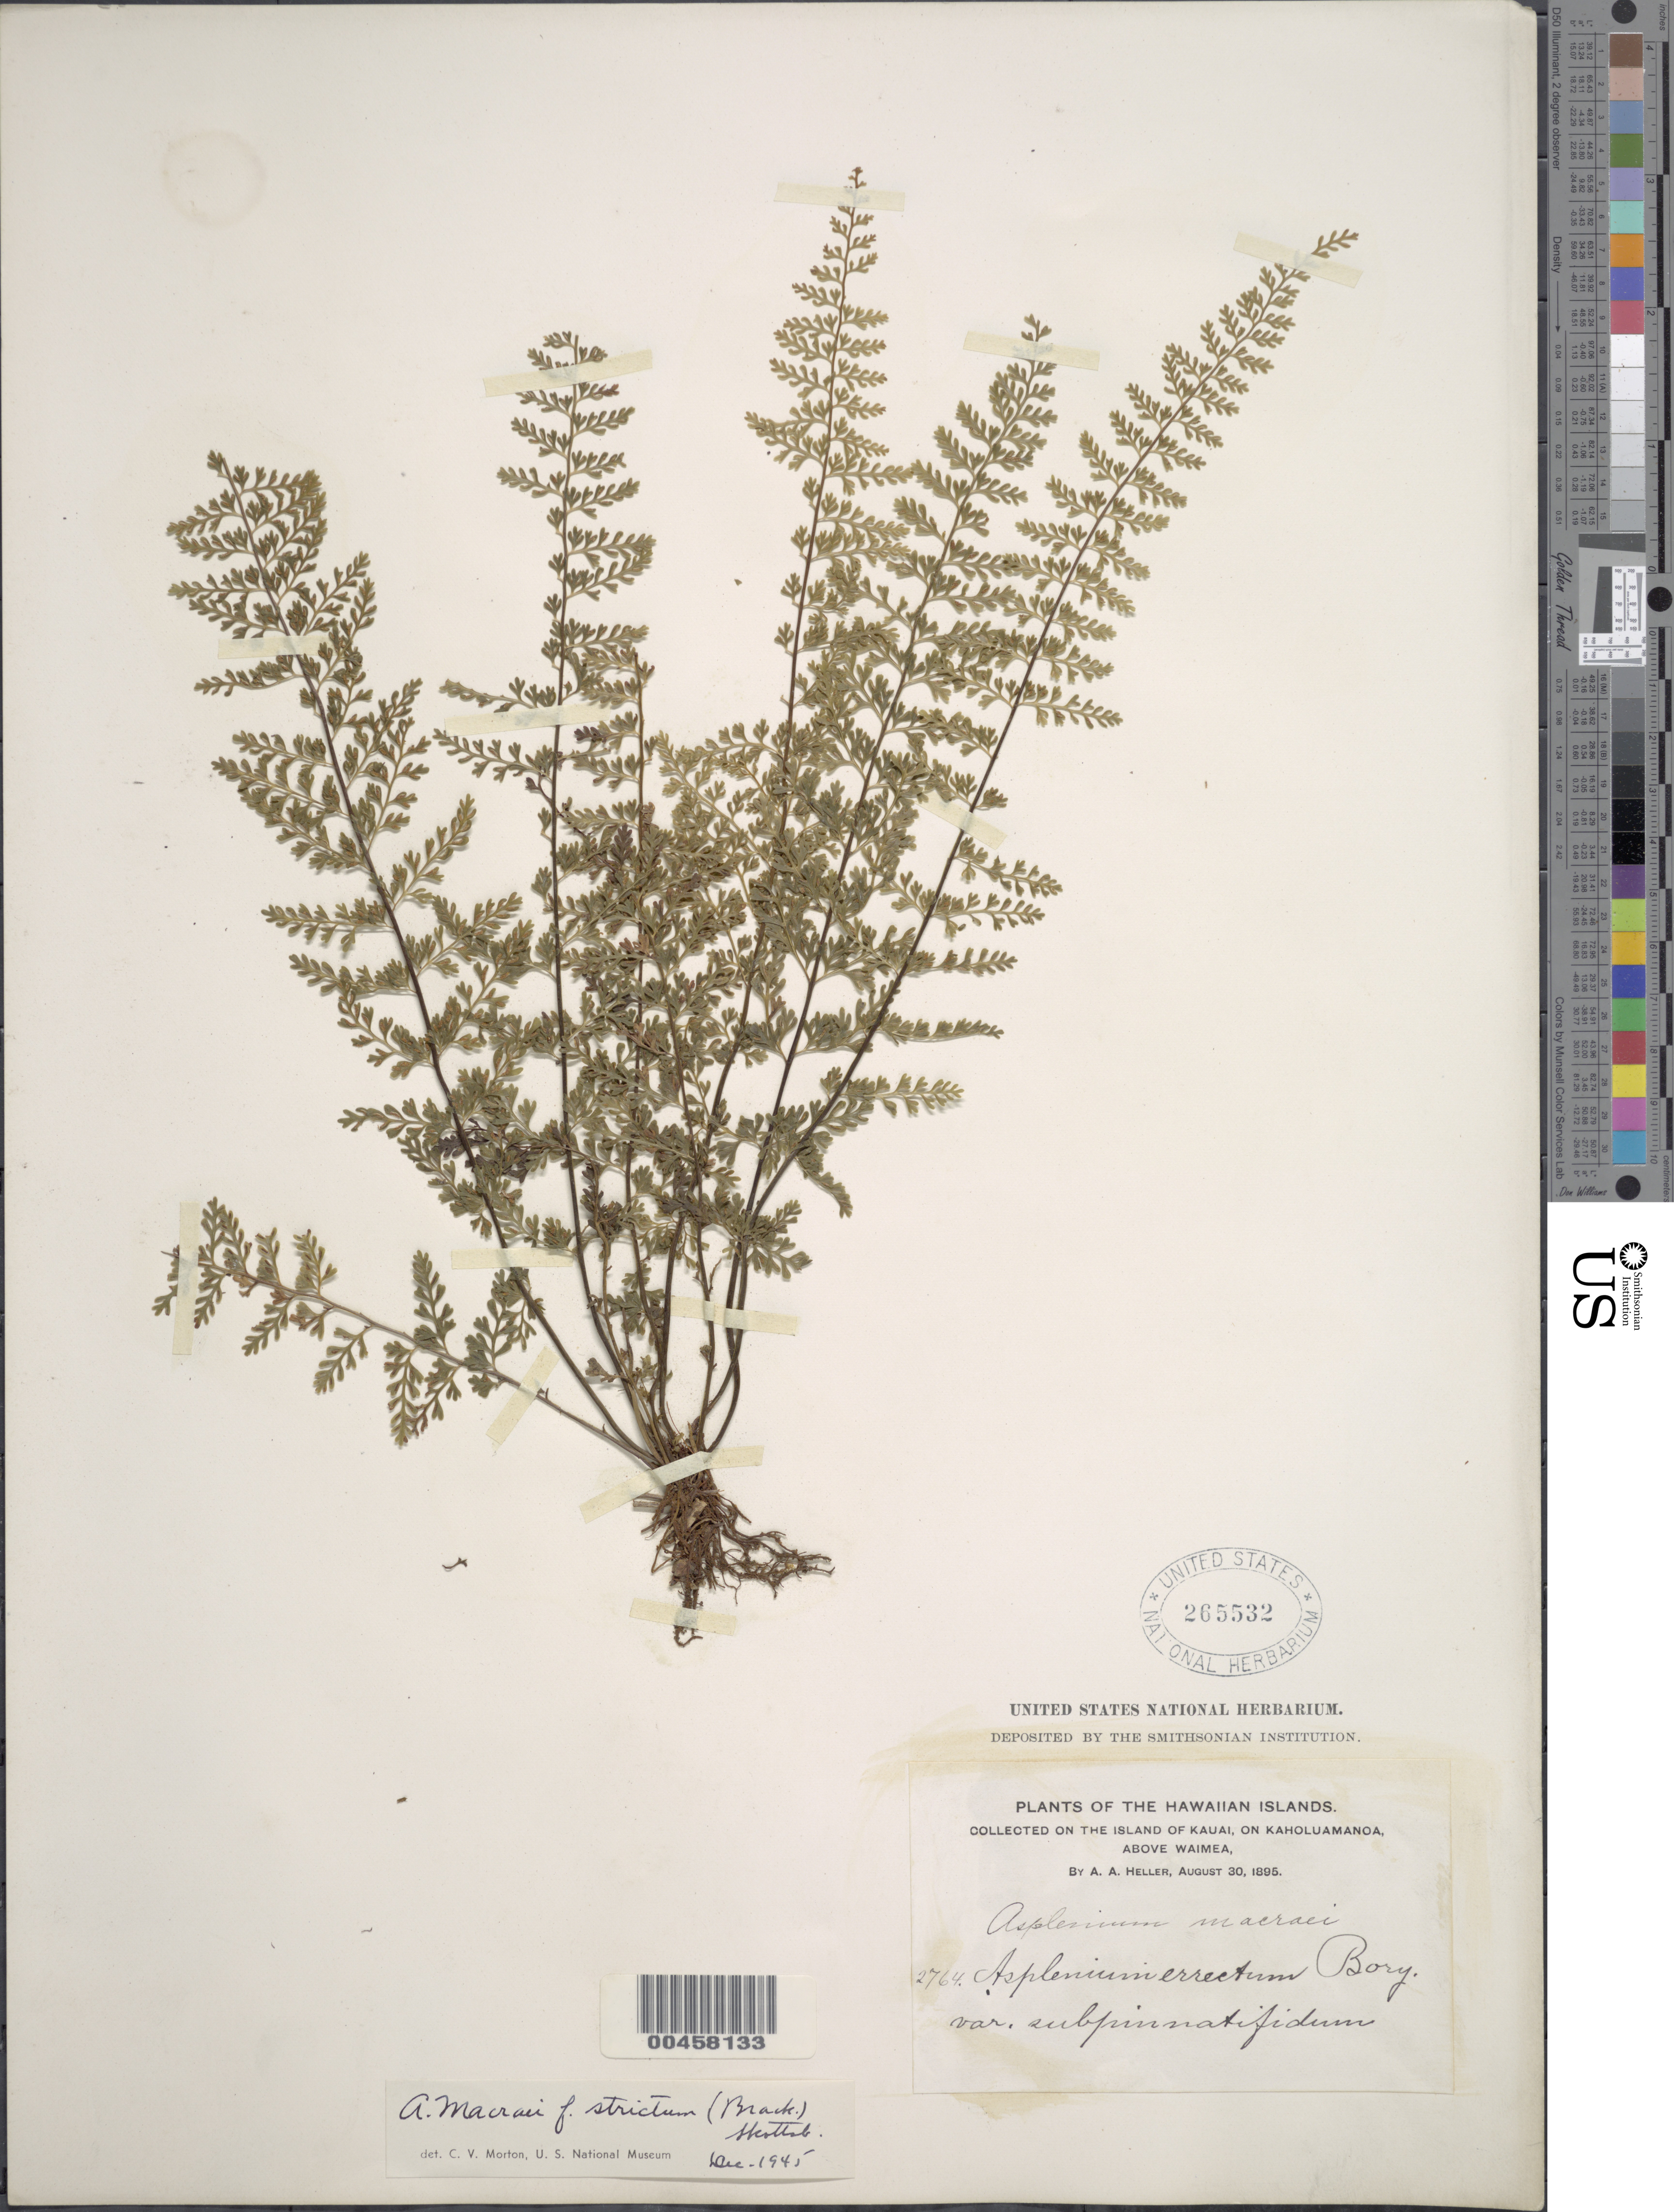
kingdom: Plantae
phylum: Tracheophyta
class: Polypodiopsida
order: Polypodiales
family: Aspleniaceae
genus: Asplenium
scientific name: Asplenium macraei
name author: Hook. & Grev.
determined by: Wagner, W. L., (BOT), Smithsonian Institution - National Museum of Natural History (UNITED STATES)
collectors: A. A. Heller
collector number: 2764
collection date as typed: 30 Aug 1895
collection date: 1895-08-30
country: United States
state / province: Hawaii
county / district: Kauai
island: Kaua'i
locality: On the island of Kauai, on Kaholuamanoa, above Waimea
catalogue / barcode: US 265532